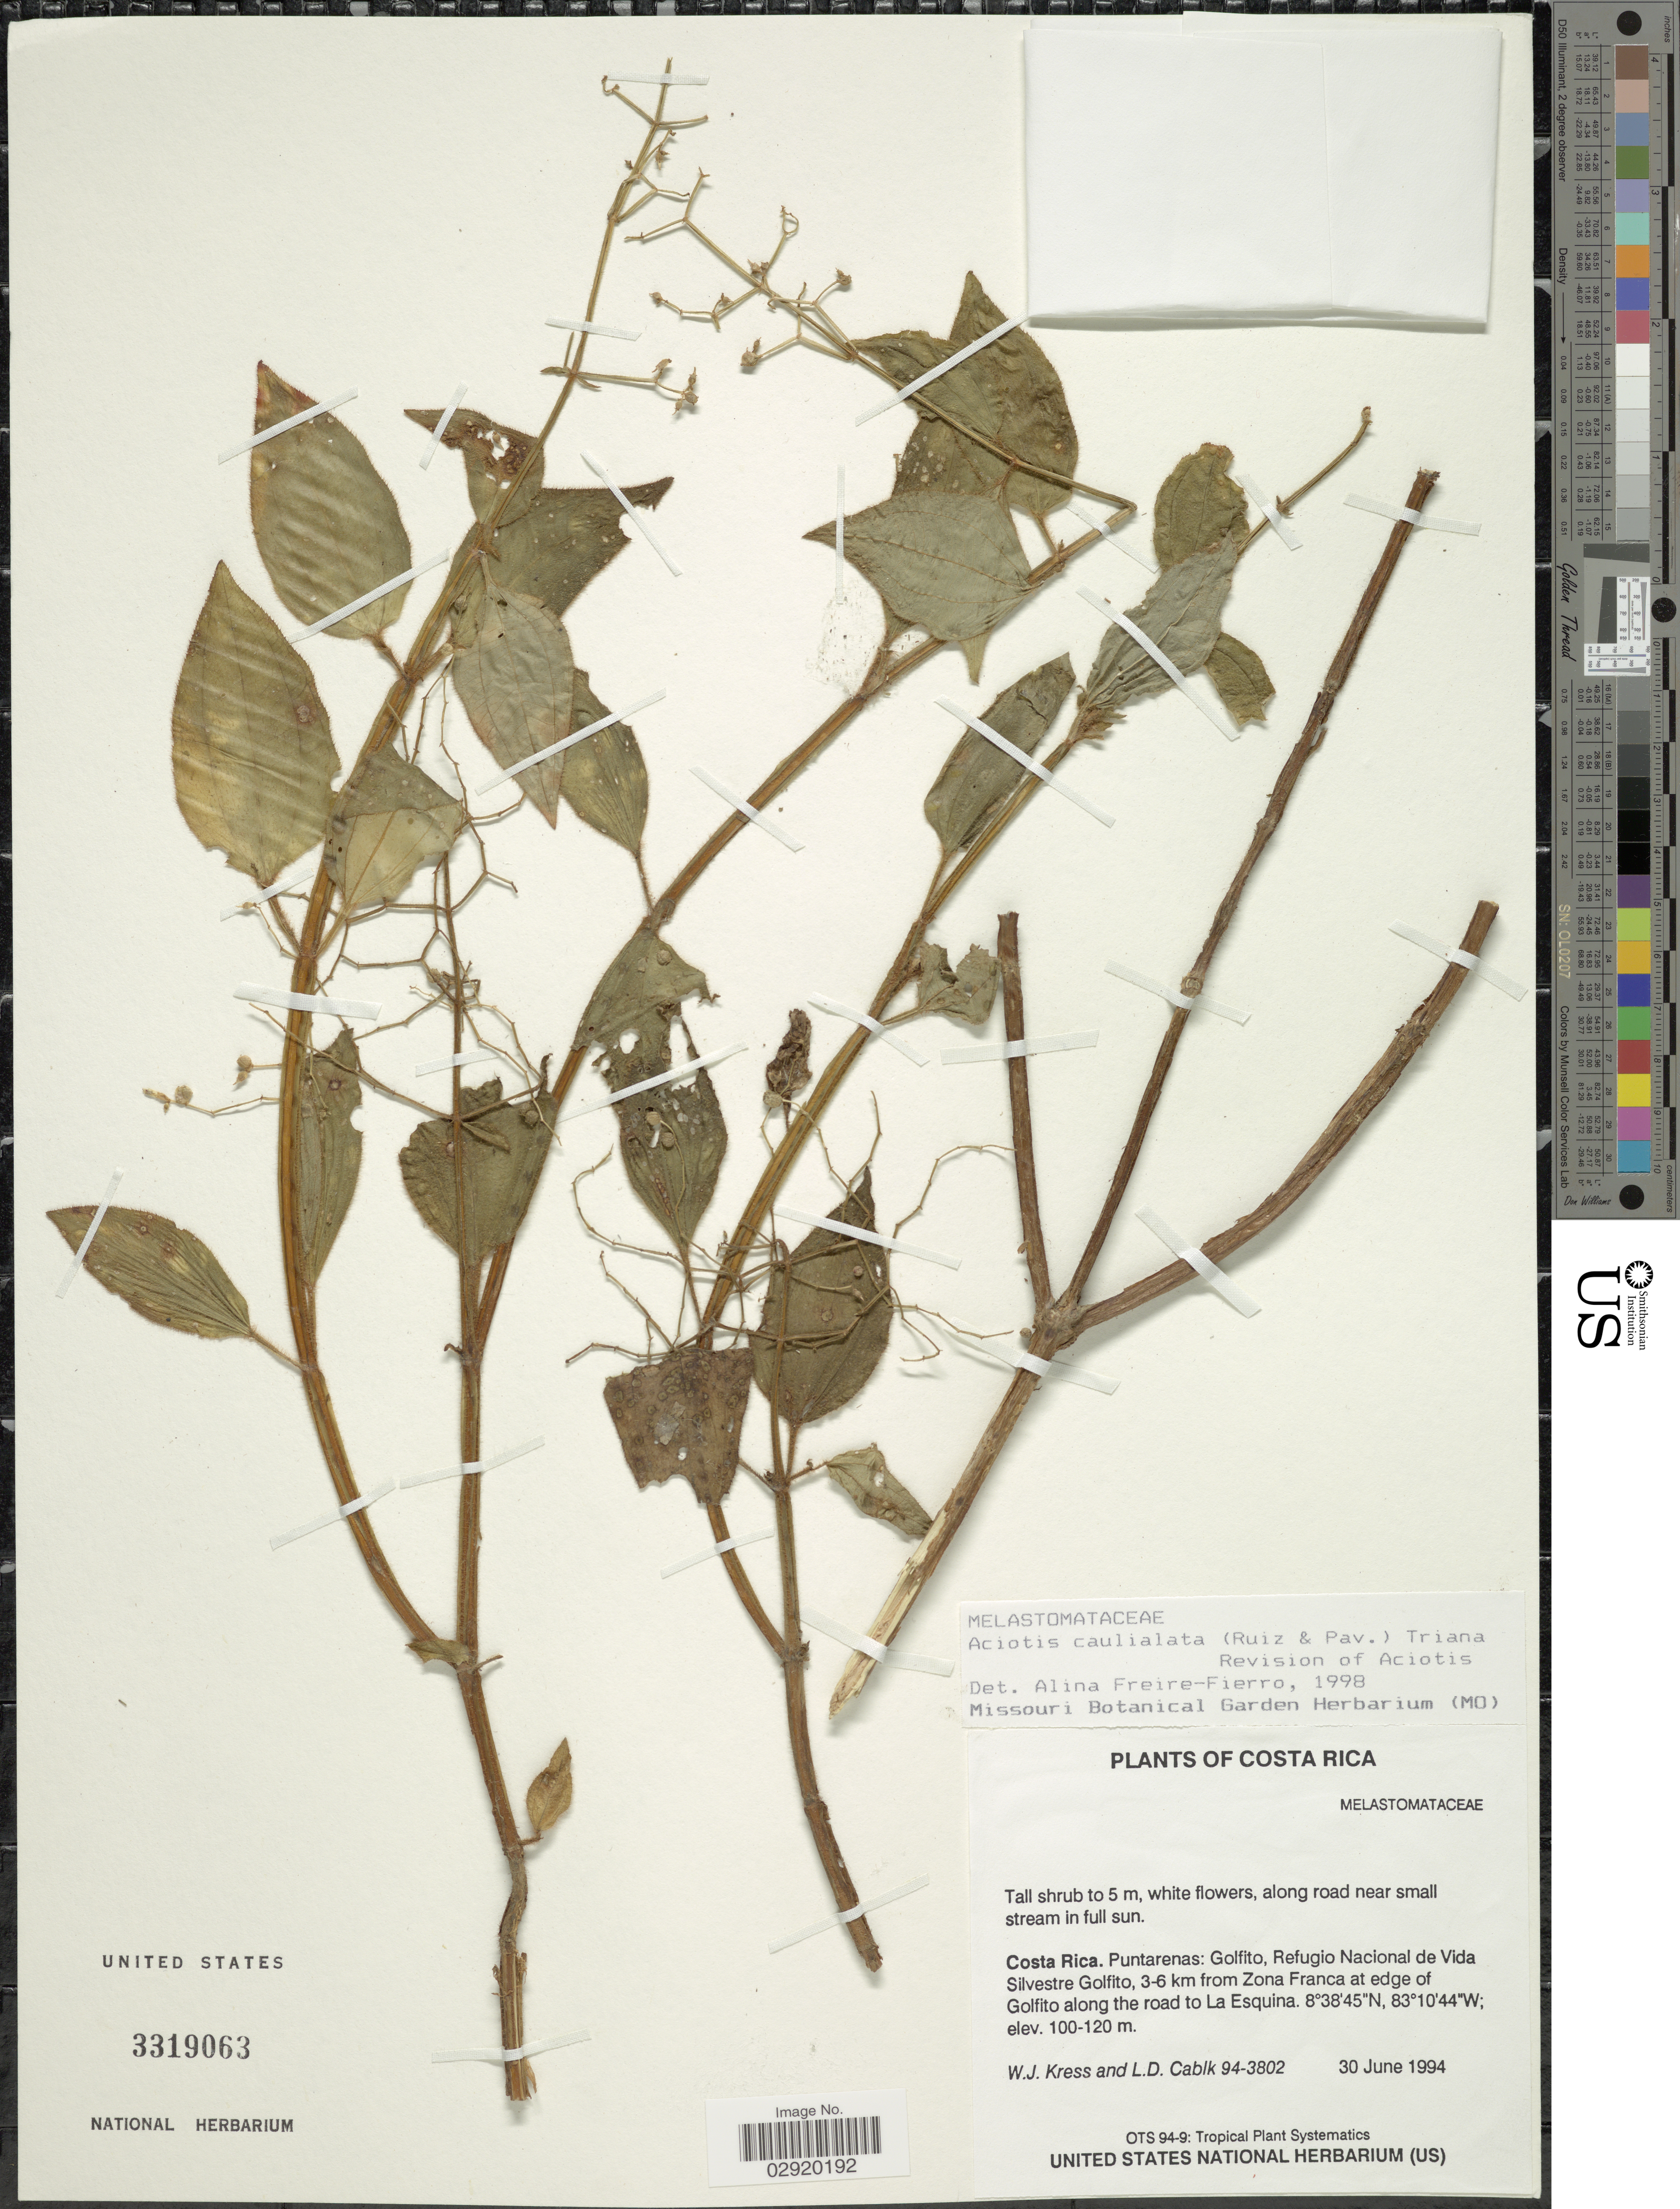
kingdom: Plantae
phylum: Tracheophyta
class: Magnoliopsida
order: Myrtales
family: Melastomataceae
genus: Aciotis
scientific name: Aciotis rubricaulis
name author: (Mart. ex DC.) Triana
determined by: Nunes da Silva, Diego, (RB), Jardim Botanico do Rio de Janeiro - Herbario (BRAZIL)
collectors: W. J. Kress & L. Cablk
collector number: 94-3802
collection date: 1994-06-30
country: Costa Rica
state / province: Puntarenas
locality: Golfito, Refugio Nacional de Vida Silvestre Golfito, 3-6 km from Zona Franca at edge of Golfito along the road to La Esquina.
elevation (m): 100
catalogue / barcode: US 3319063